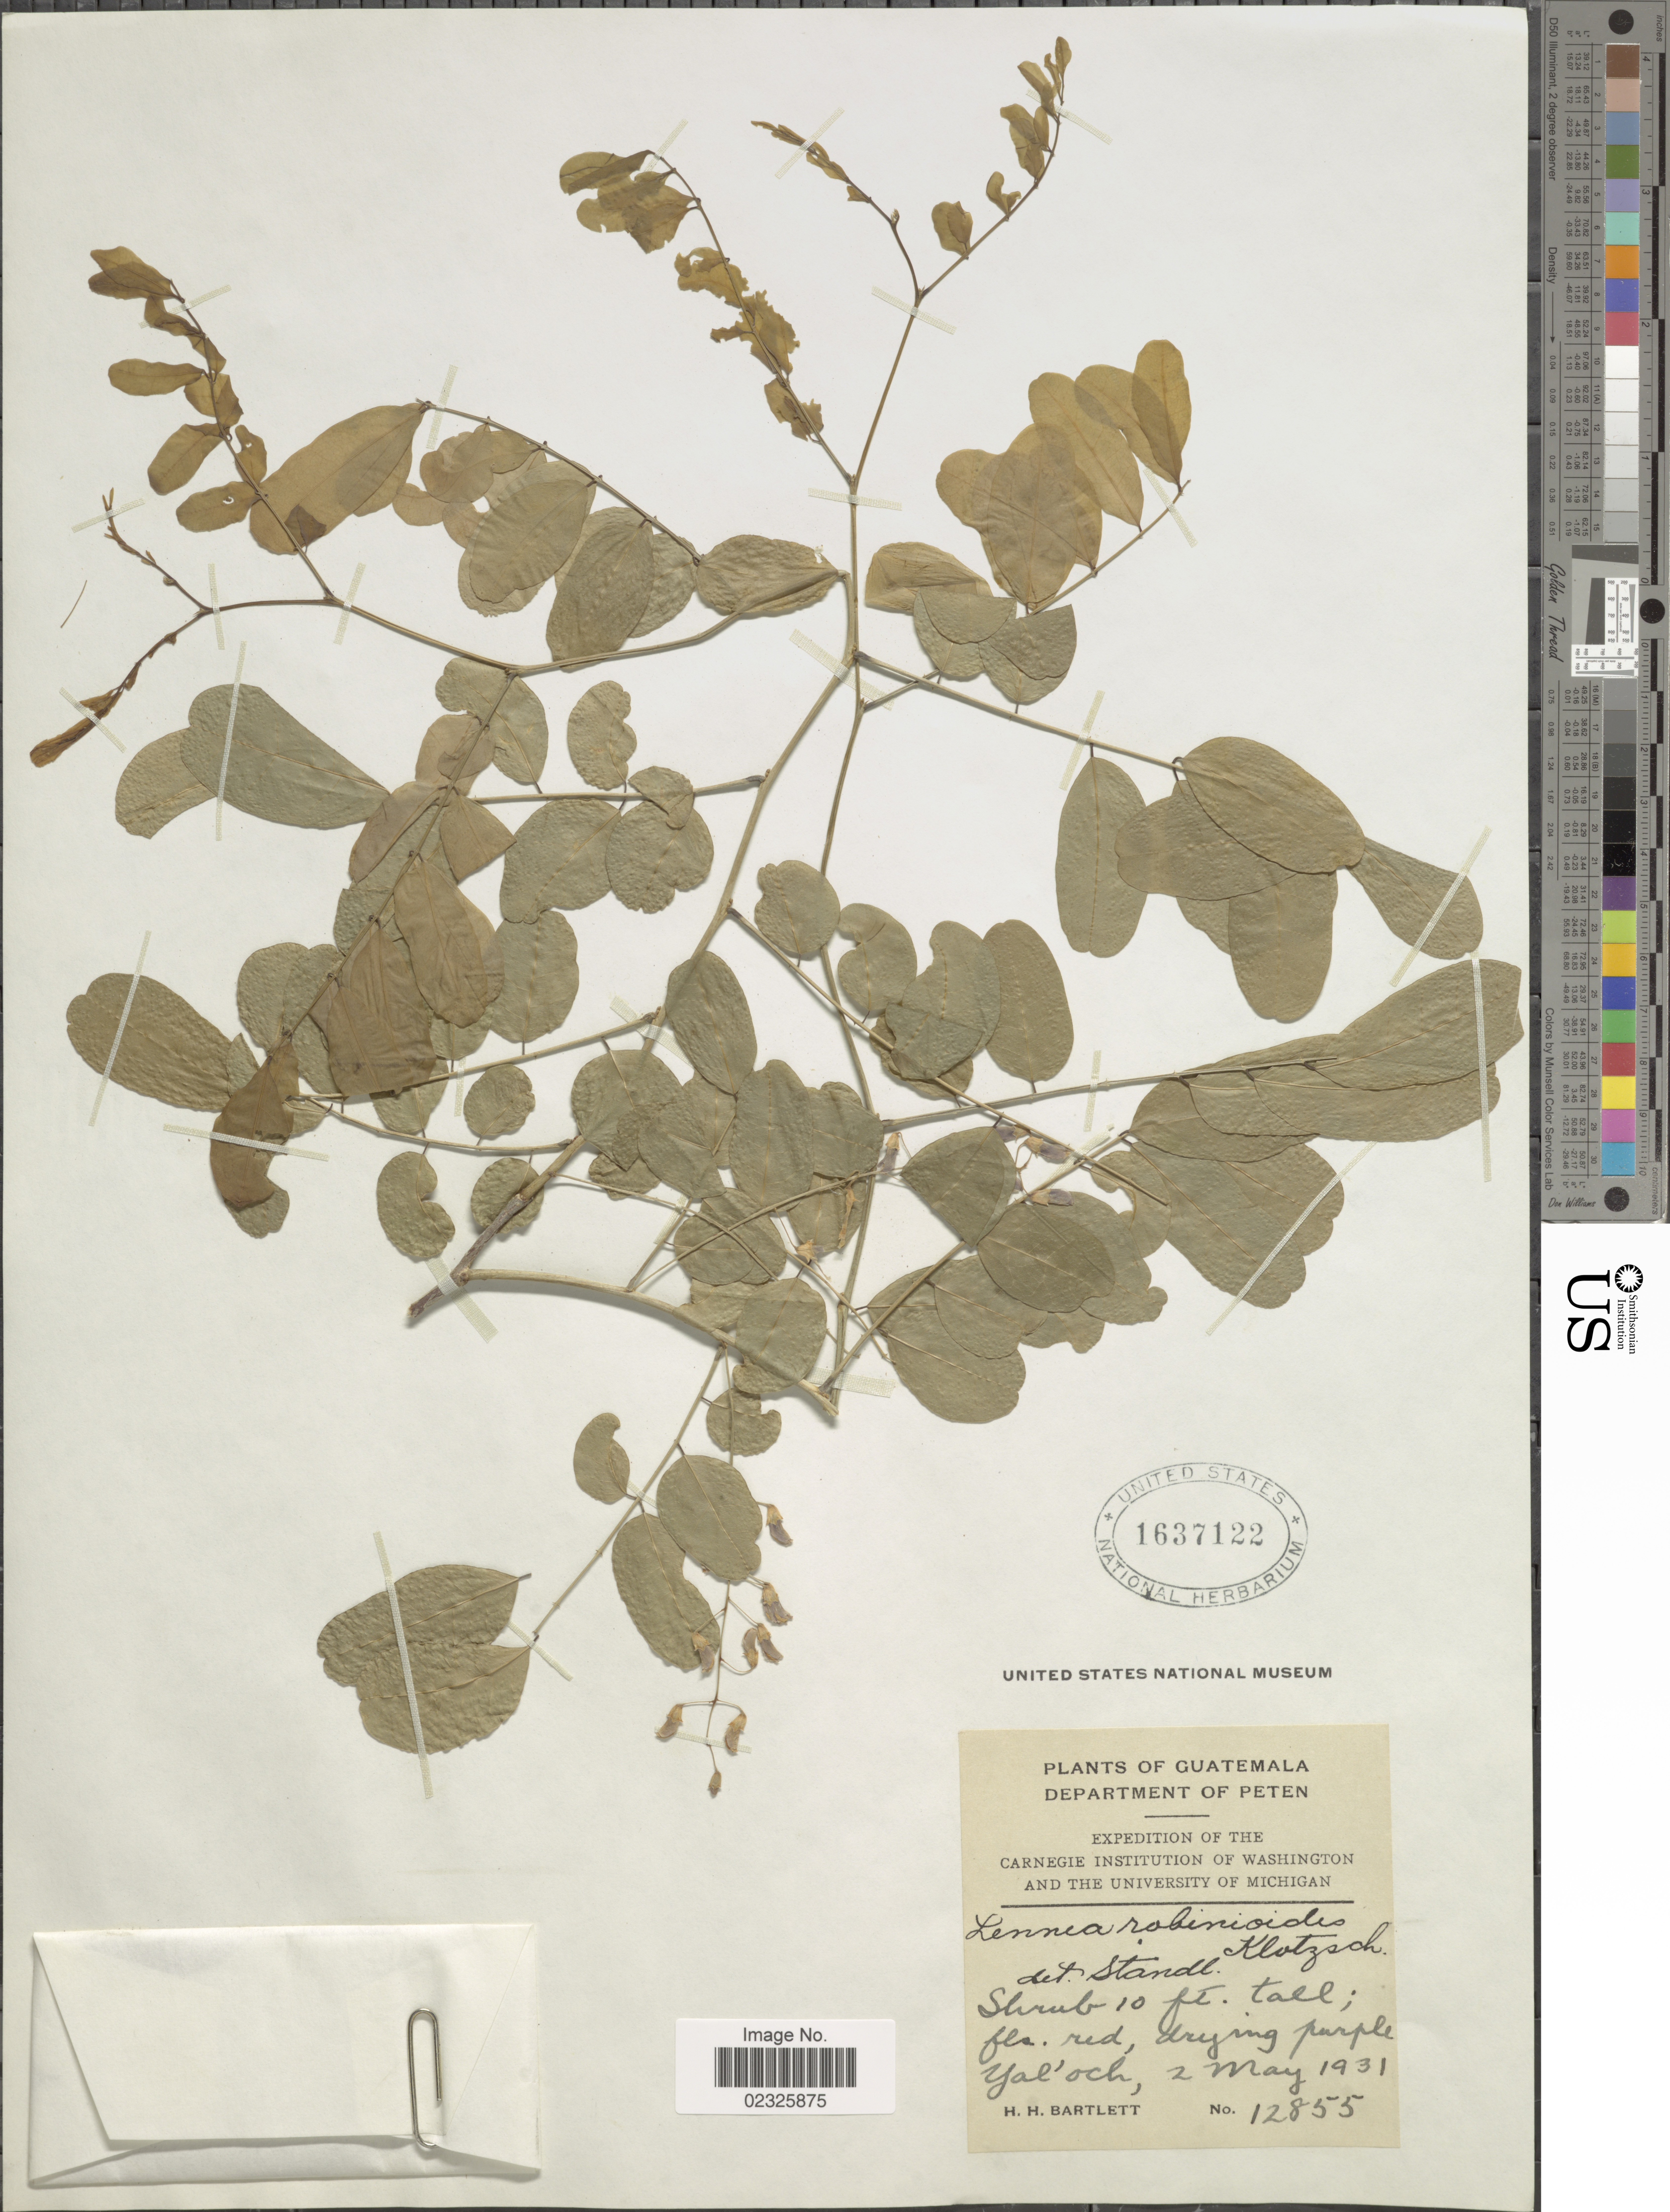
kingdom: Plantae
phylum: Tracheophyta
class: Magnoliopsida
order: Fabales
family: Fabaceae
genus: Lennea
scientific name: Lennea melanocarpa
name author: (Schltdl.) Vatke ex Harms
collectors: H. H. Bartlett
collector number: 12855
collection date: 1931-05-02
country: Guatemala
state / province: El Petén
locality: Yal'och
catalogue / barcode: US 1637122